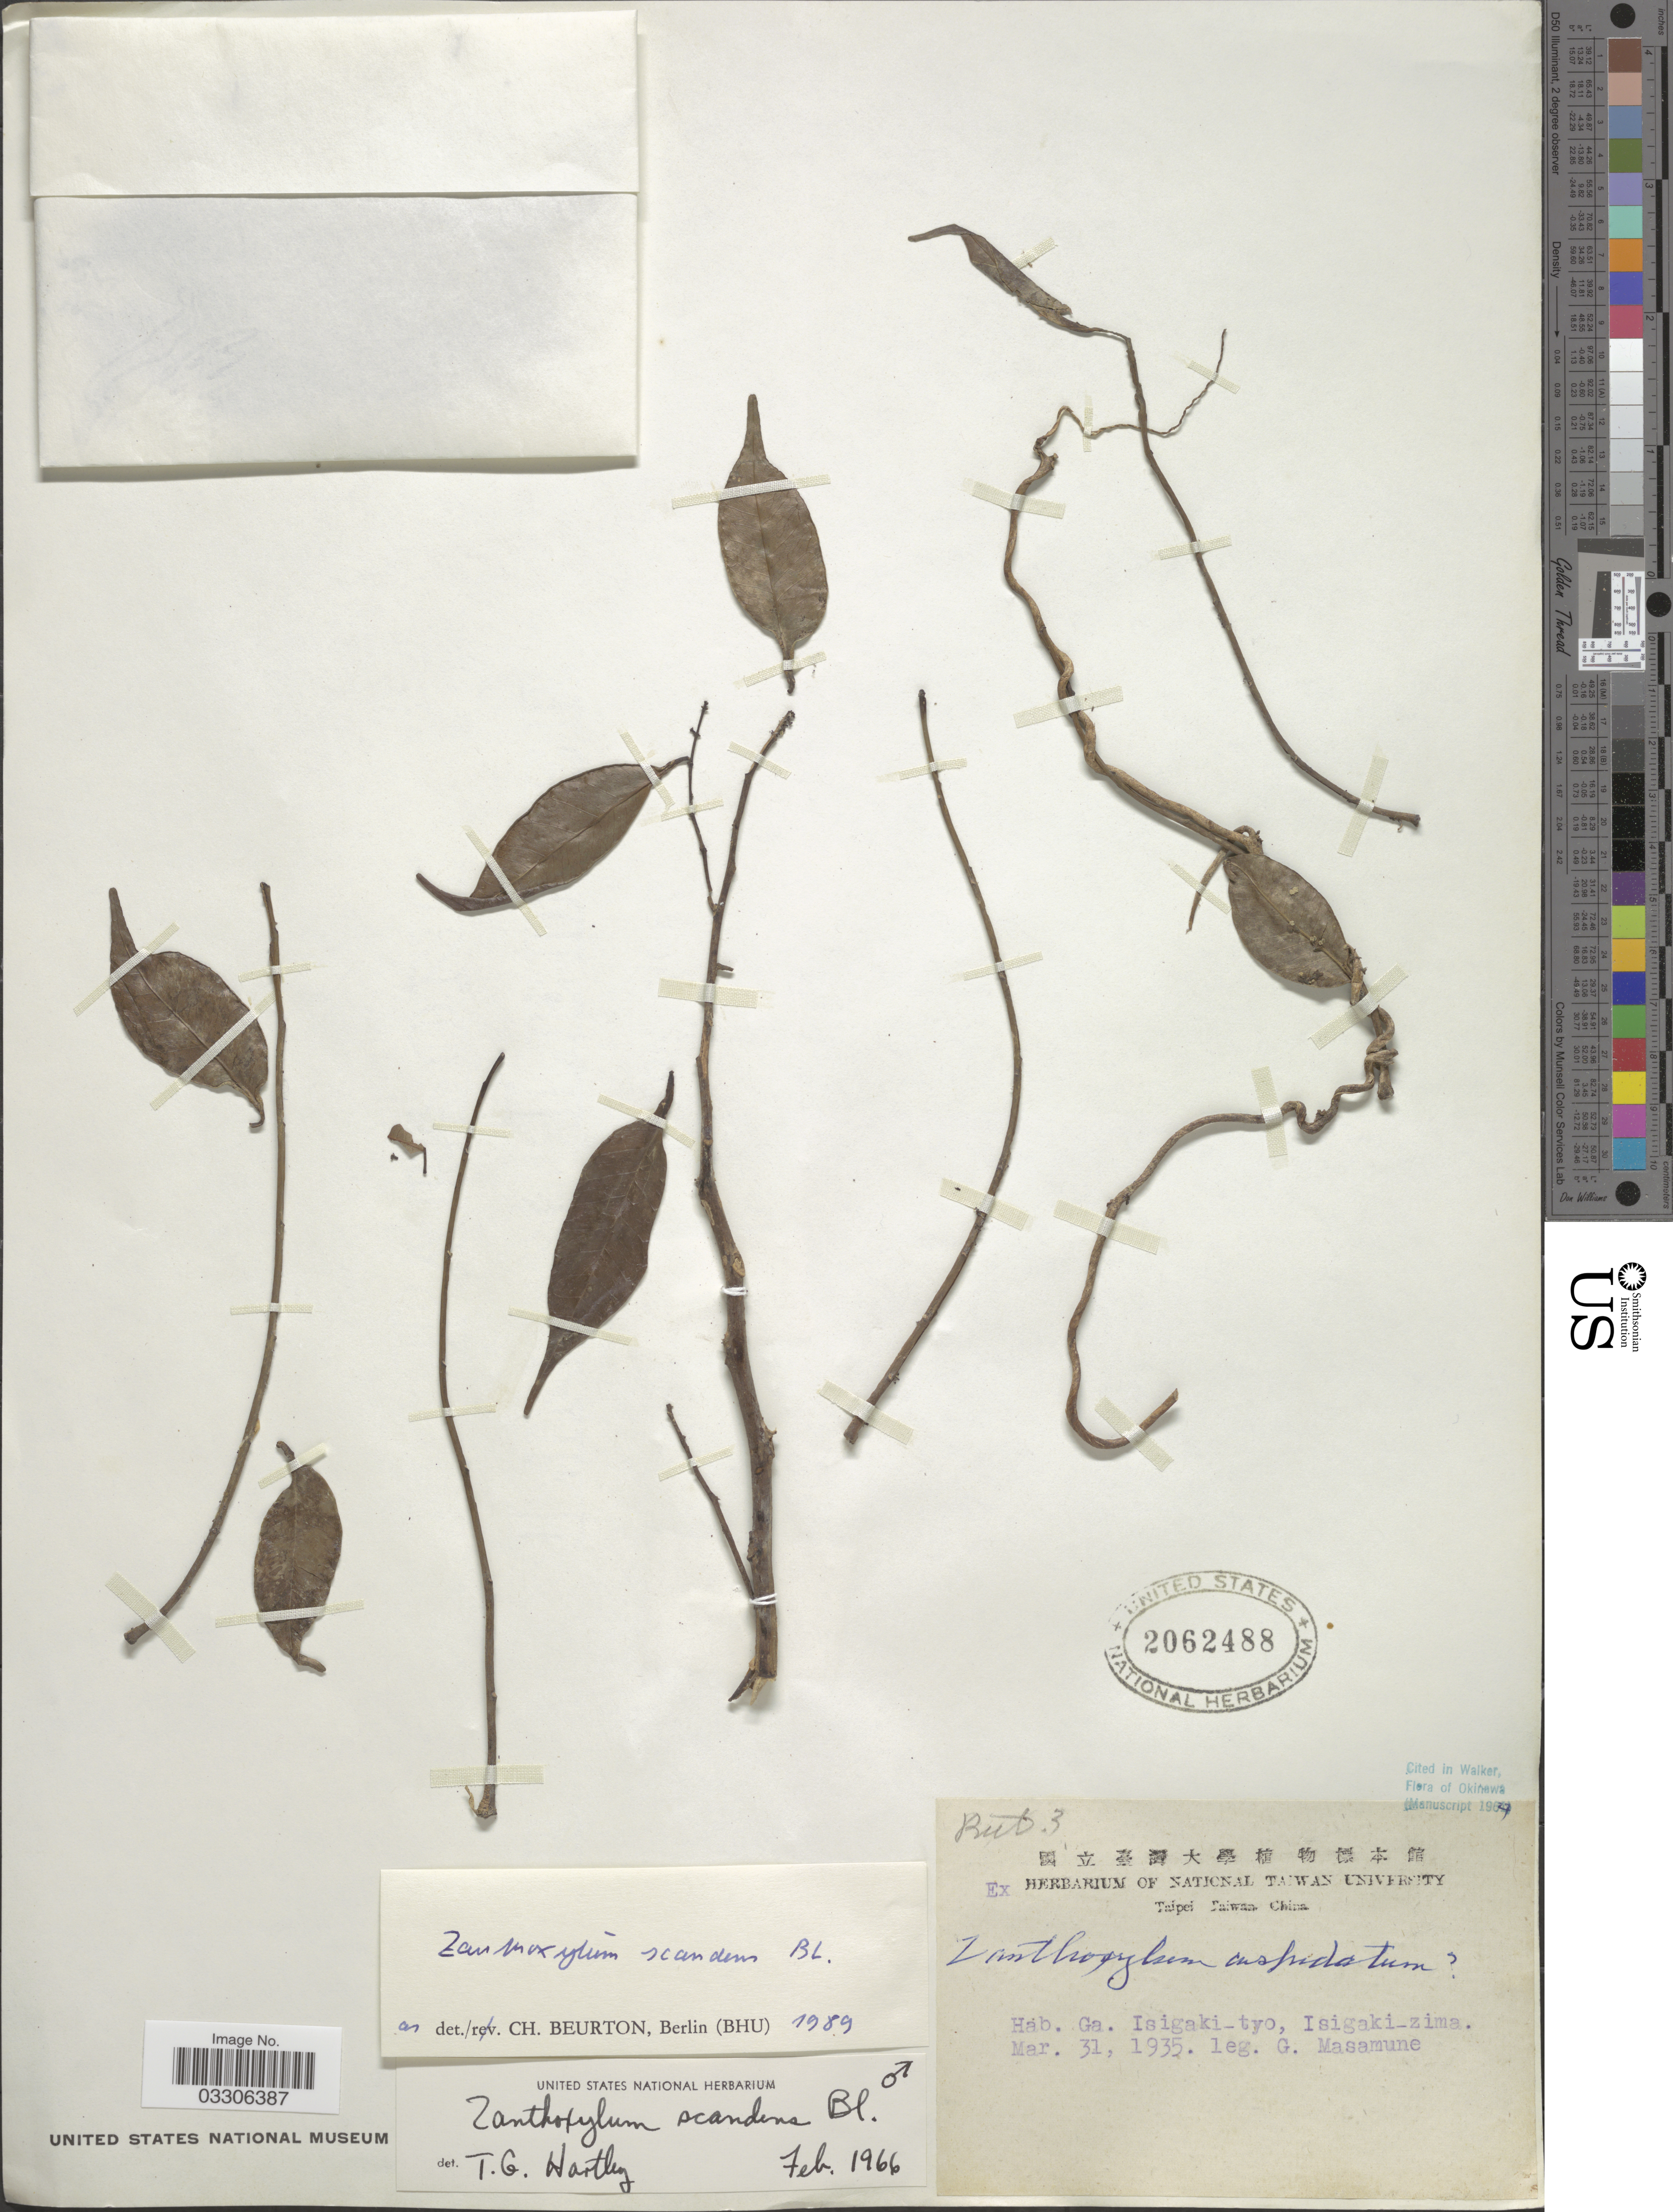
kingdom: Plantae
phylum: Tracheophyta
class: Magnoliopsida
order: Sapindales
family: Rutaceae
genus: Zanthoxylum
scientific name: Zanthoxylum scandens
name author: Blume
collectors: G. Masamune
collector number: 4?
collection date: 1935-03-31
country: Japan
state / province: Okinawa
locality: Ga. Isigaki-tyo, Isigaki-zima.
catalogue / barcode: US 2062488